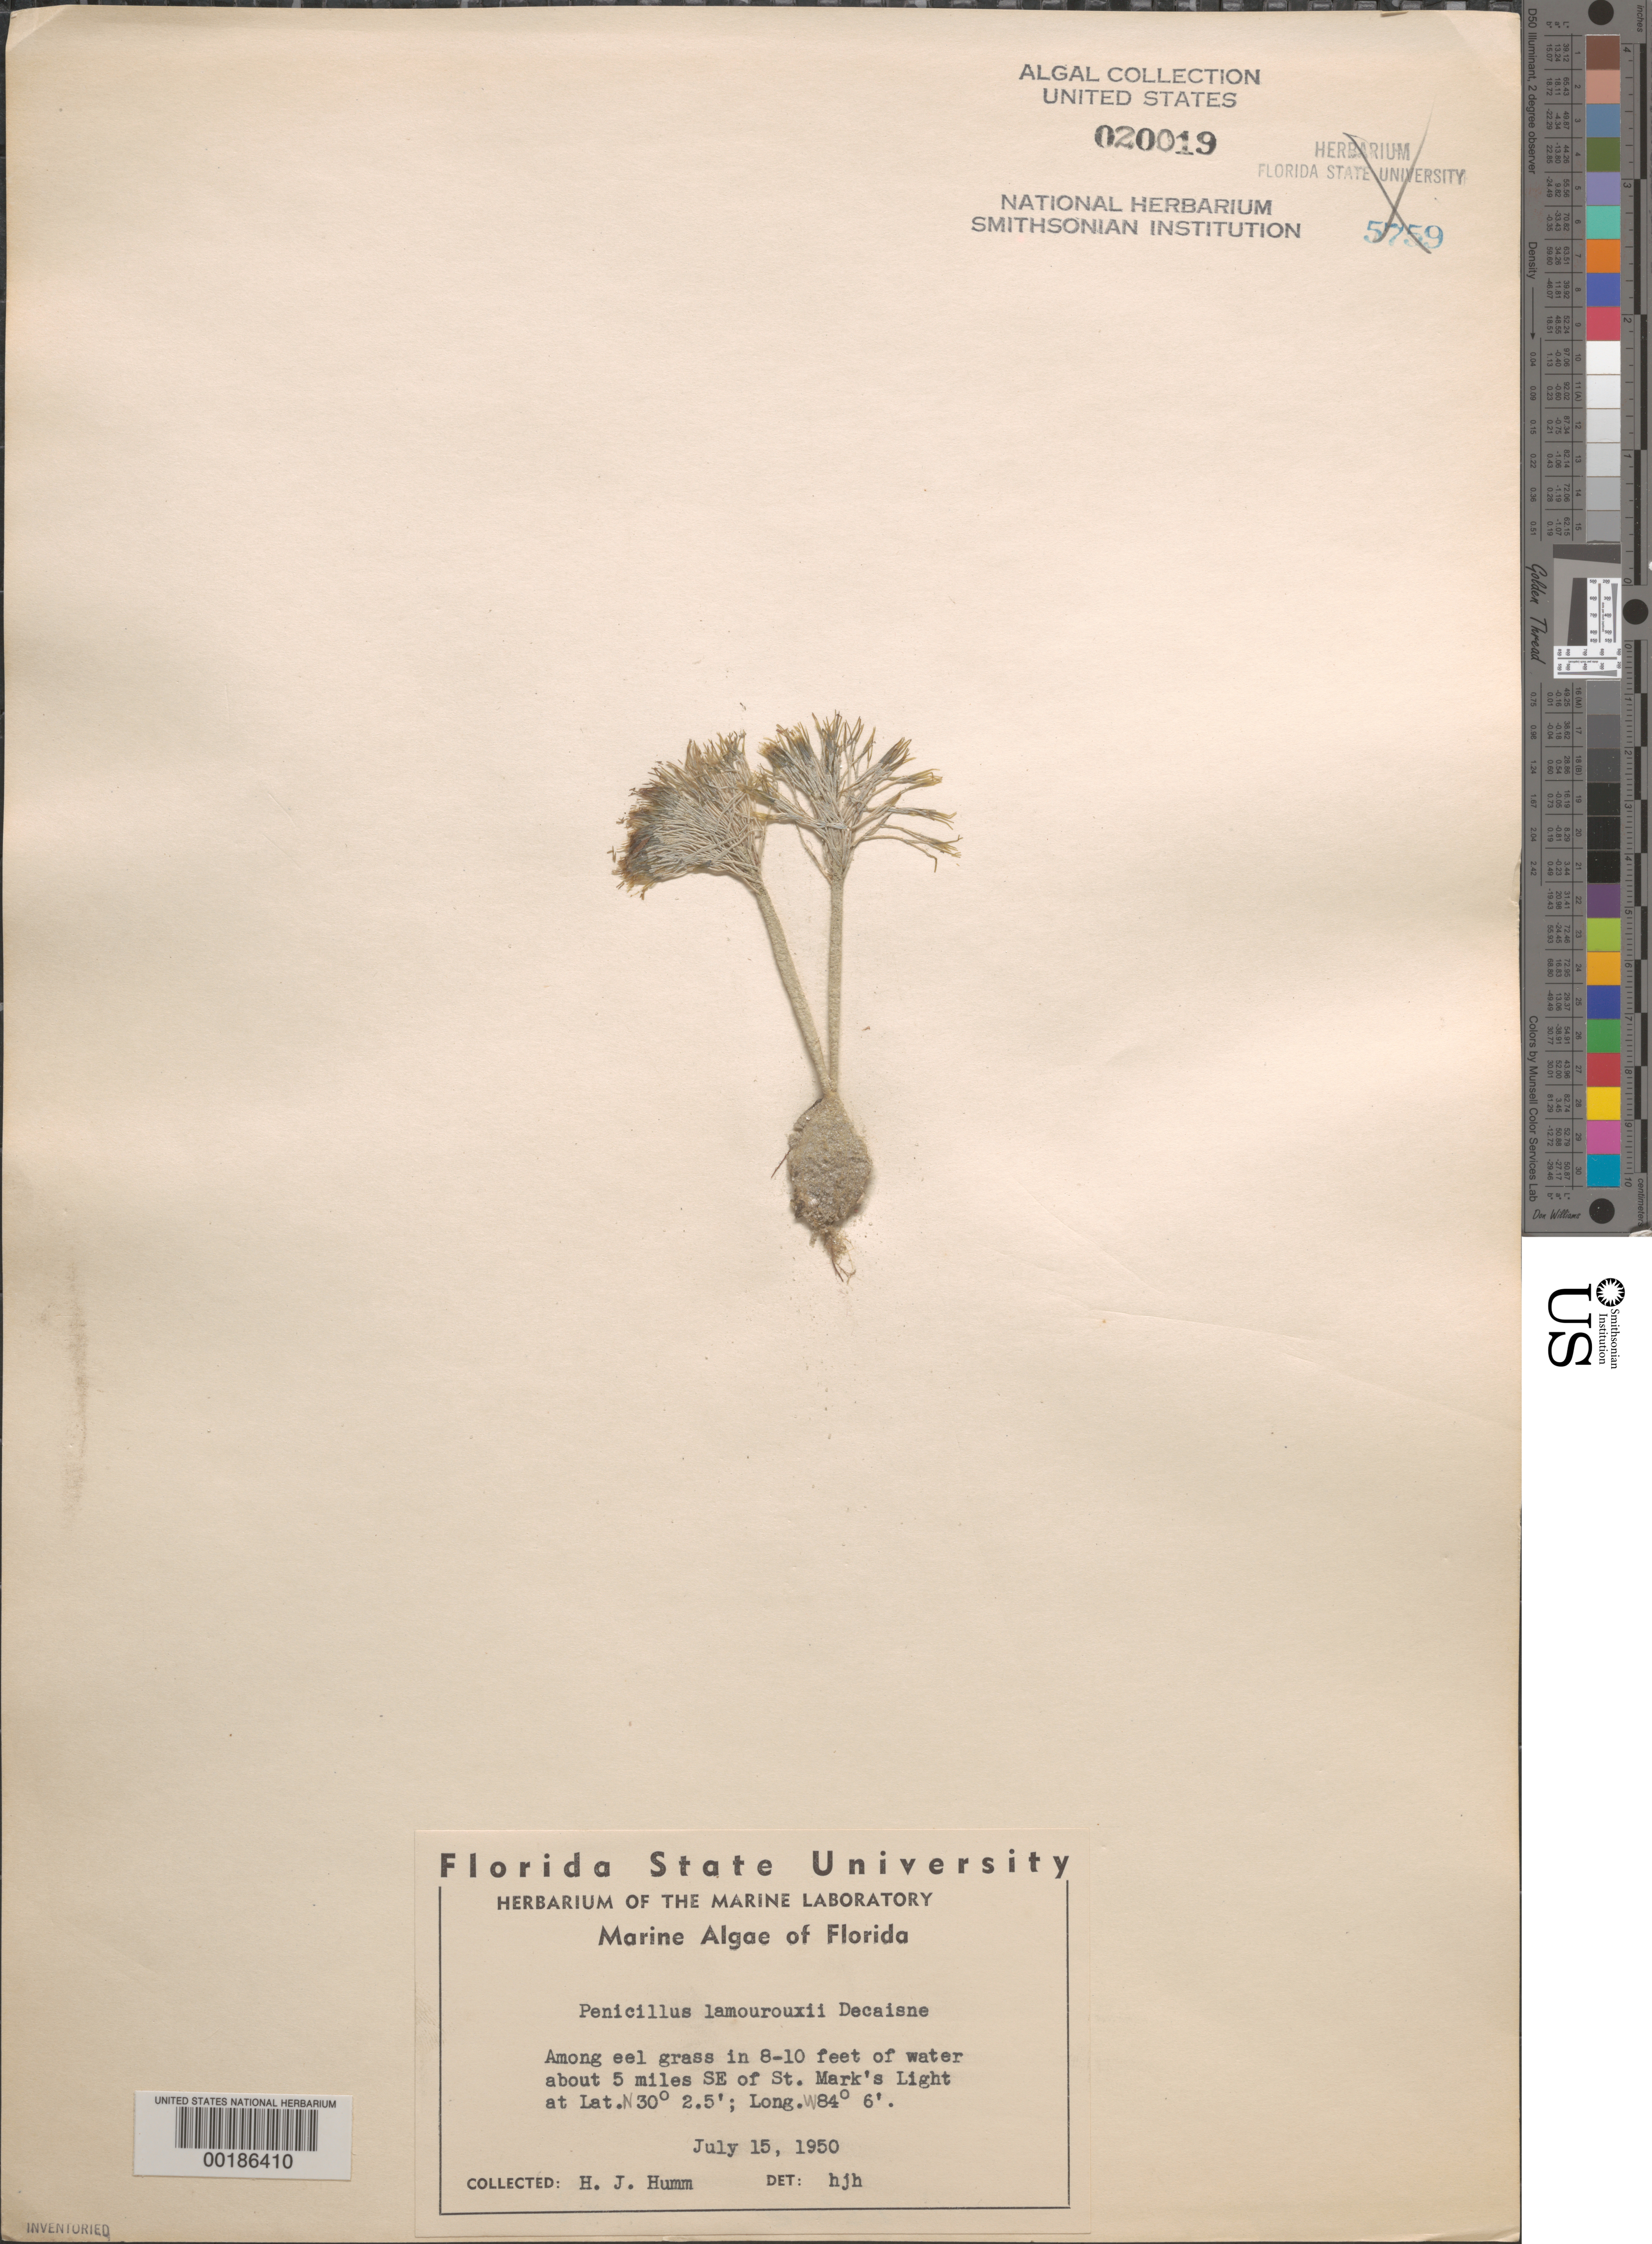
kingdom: Plantae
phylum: Chlorophyta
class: Ulvophyceae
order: Bryopsidales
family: Udoteaceae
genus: Penicillus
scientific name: Penicillus lamourouxii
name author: Decne.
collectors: H. J. Humm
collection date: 1950-07-15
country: United States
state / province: Florida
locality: Among eel grass in 8-10 feet of water about 5 miles SE of St. Mark's Light.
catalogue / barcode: US 20019